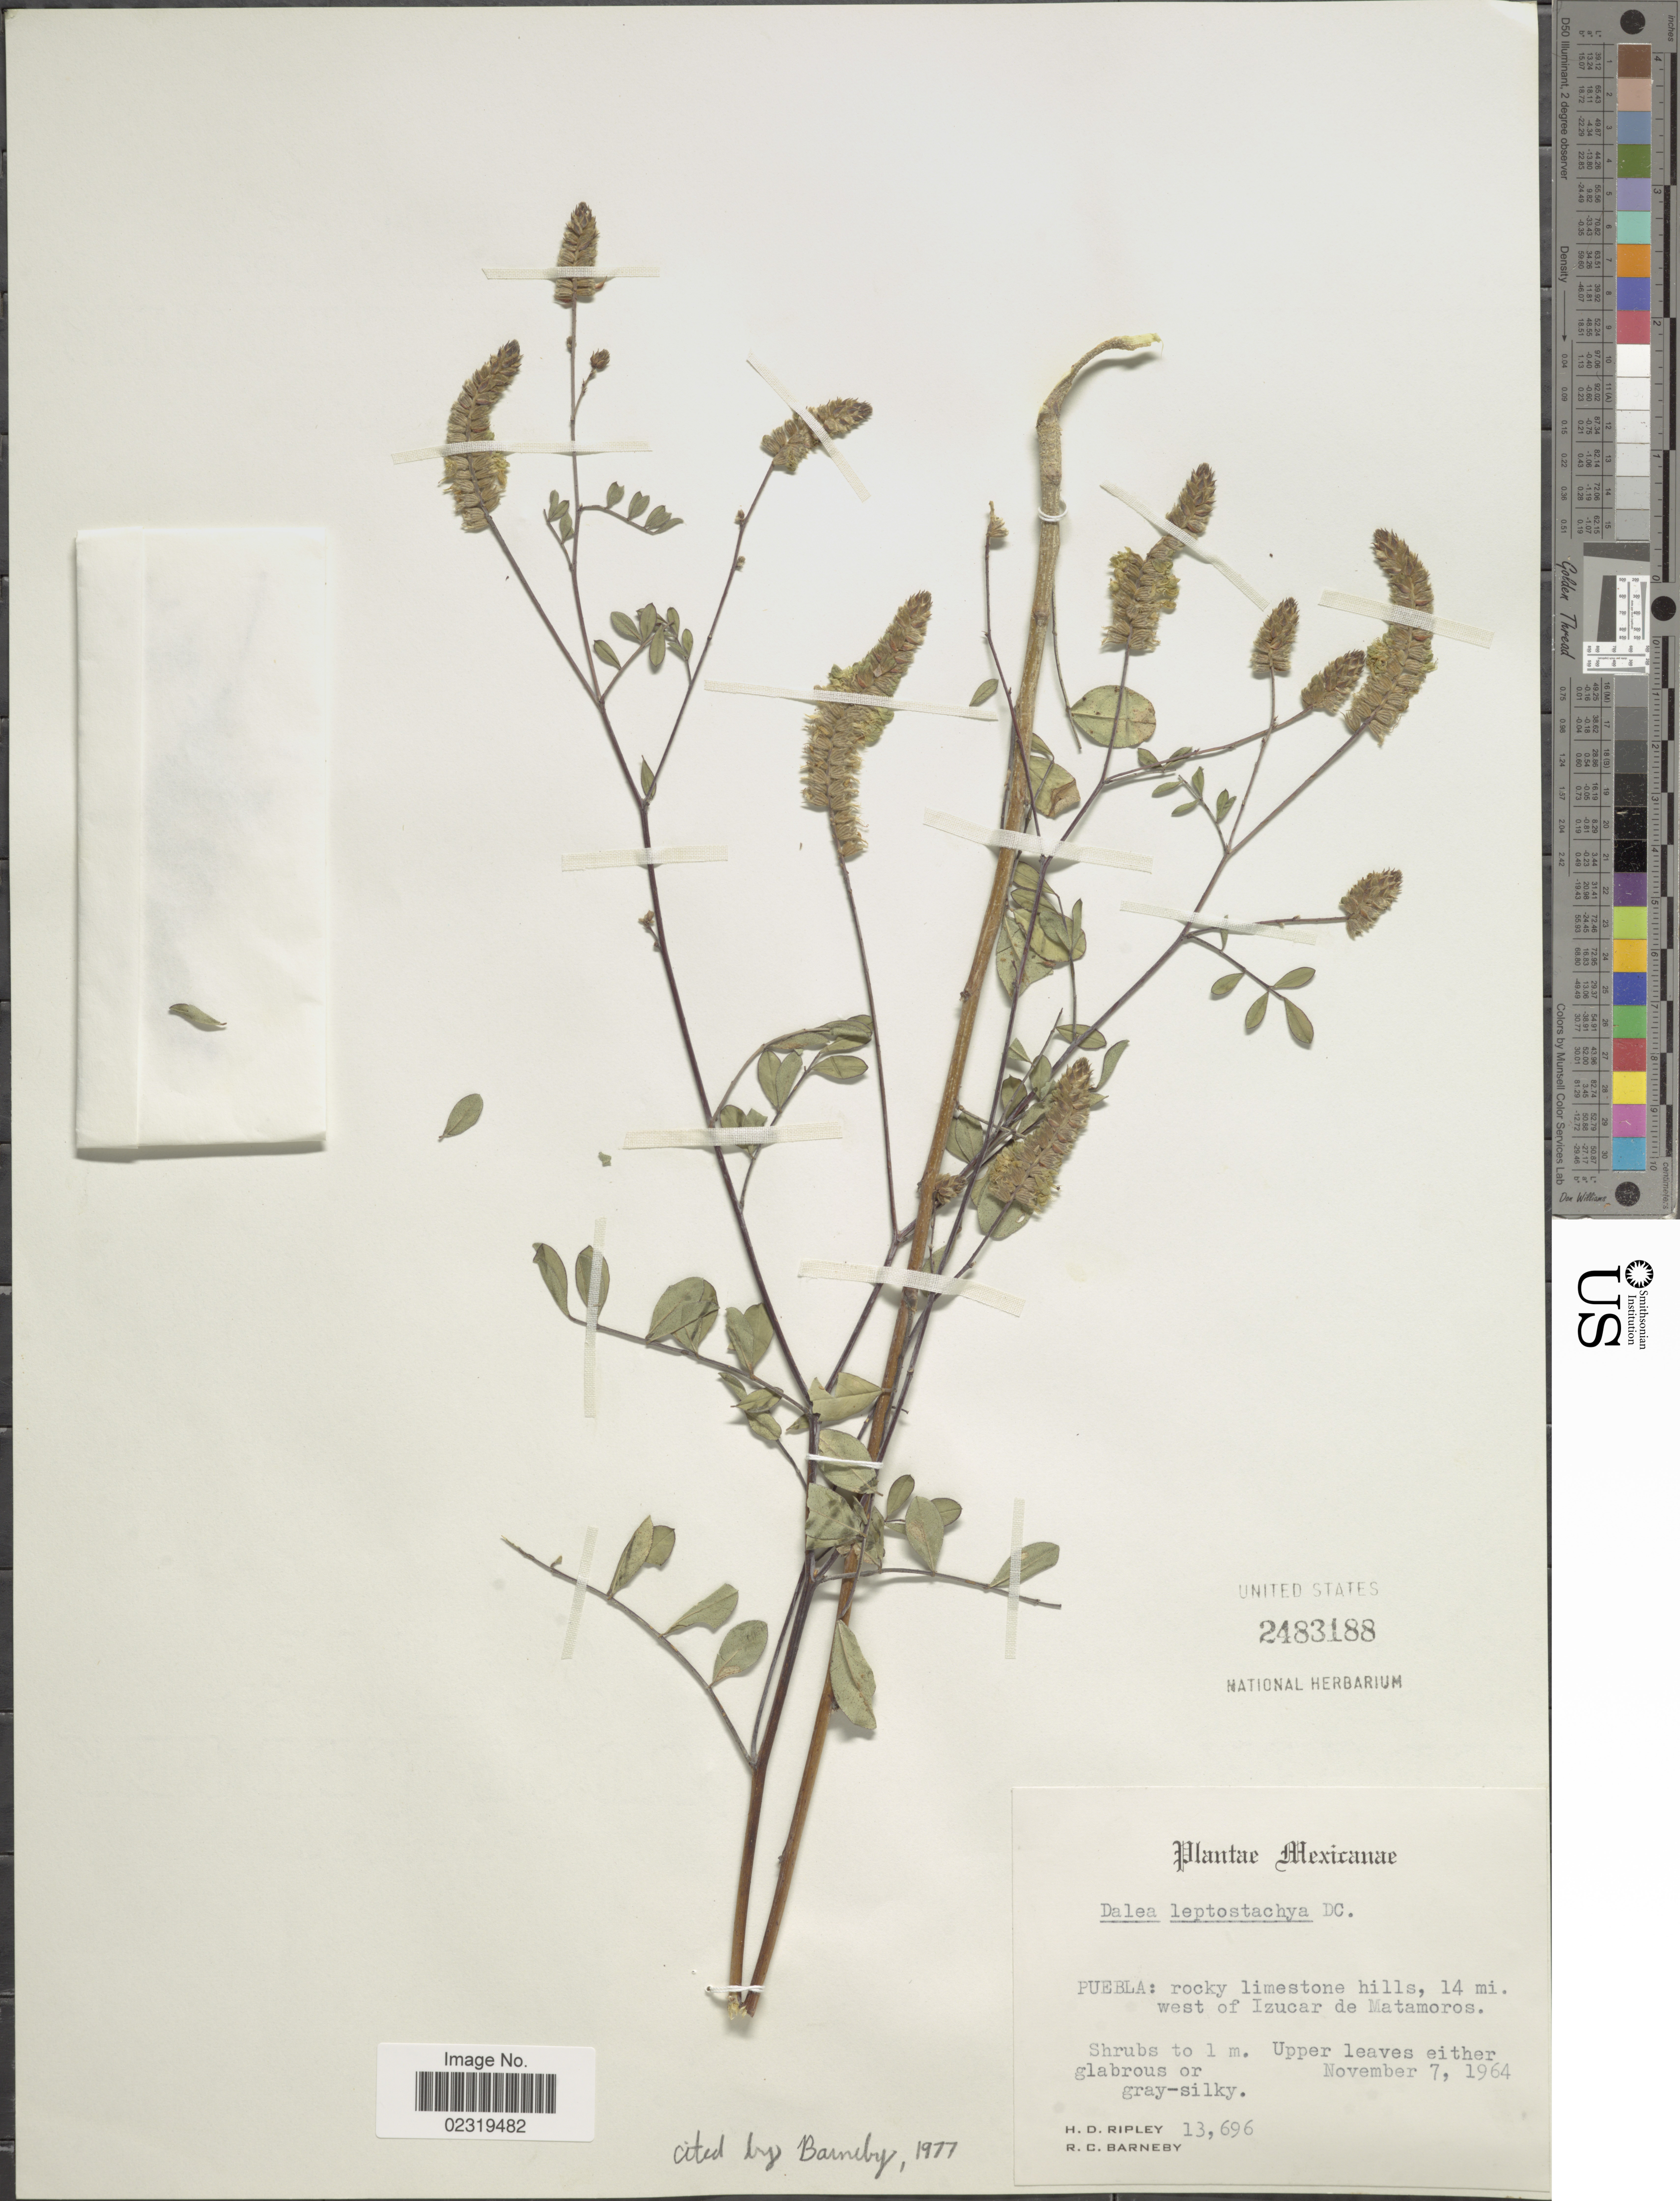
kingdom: Plantae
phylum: Tracheophyta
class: Magnoliopsida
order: Fabales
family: Fabaceae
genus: Dalea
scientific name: Dalea leptostachya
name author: DC.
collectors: H. Ripley & R. C. Barneby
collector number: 13696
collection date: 1964-11-07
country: Mexico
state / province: Puebla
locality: Rocky limestone hills, 14 mi west of Izucar de Matamoros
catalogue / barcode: US 2483188